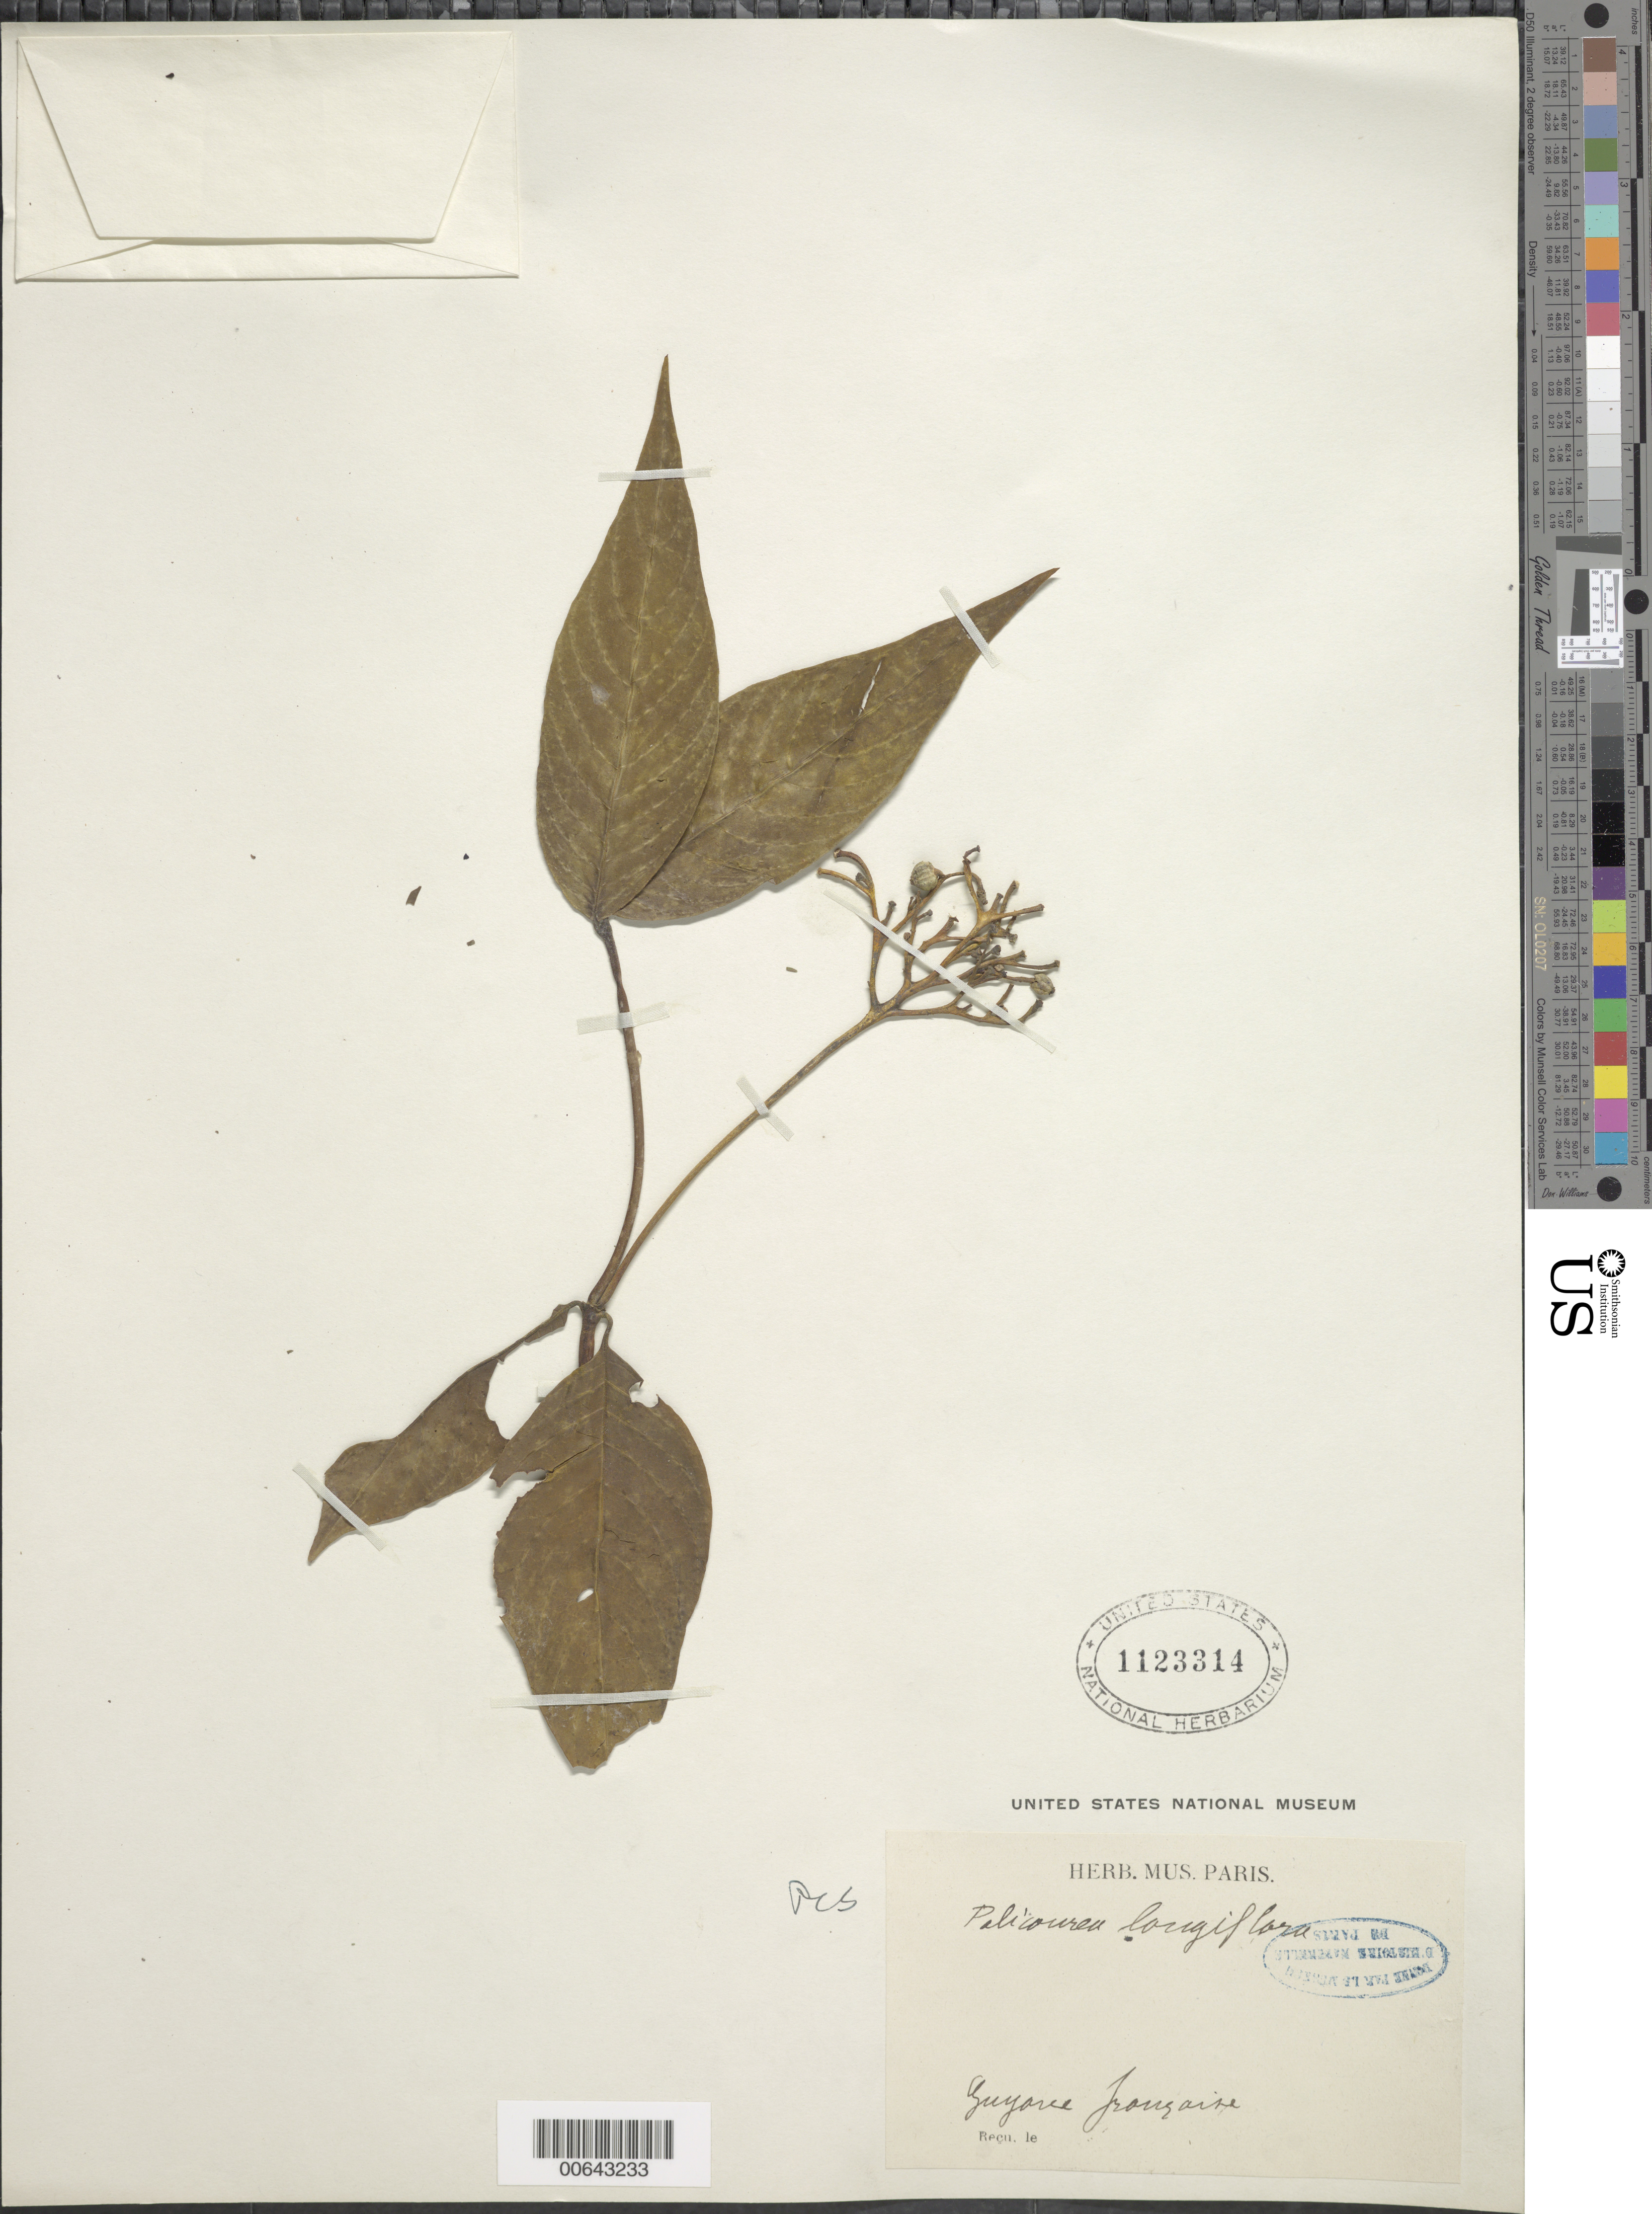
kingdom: Plantae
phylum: Tracheophyta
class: Magnoliopsida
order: Gentianales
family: Rubiaceae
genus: Palicourea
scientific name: Palicourea longiflora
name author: (Aubl.) A. Rich.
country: French Guiana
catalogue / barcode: US 1123314